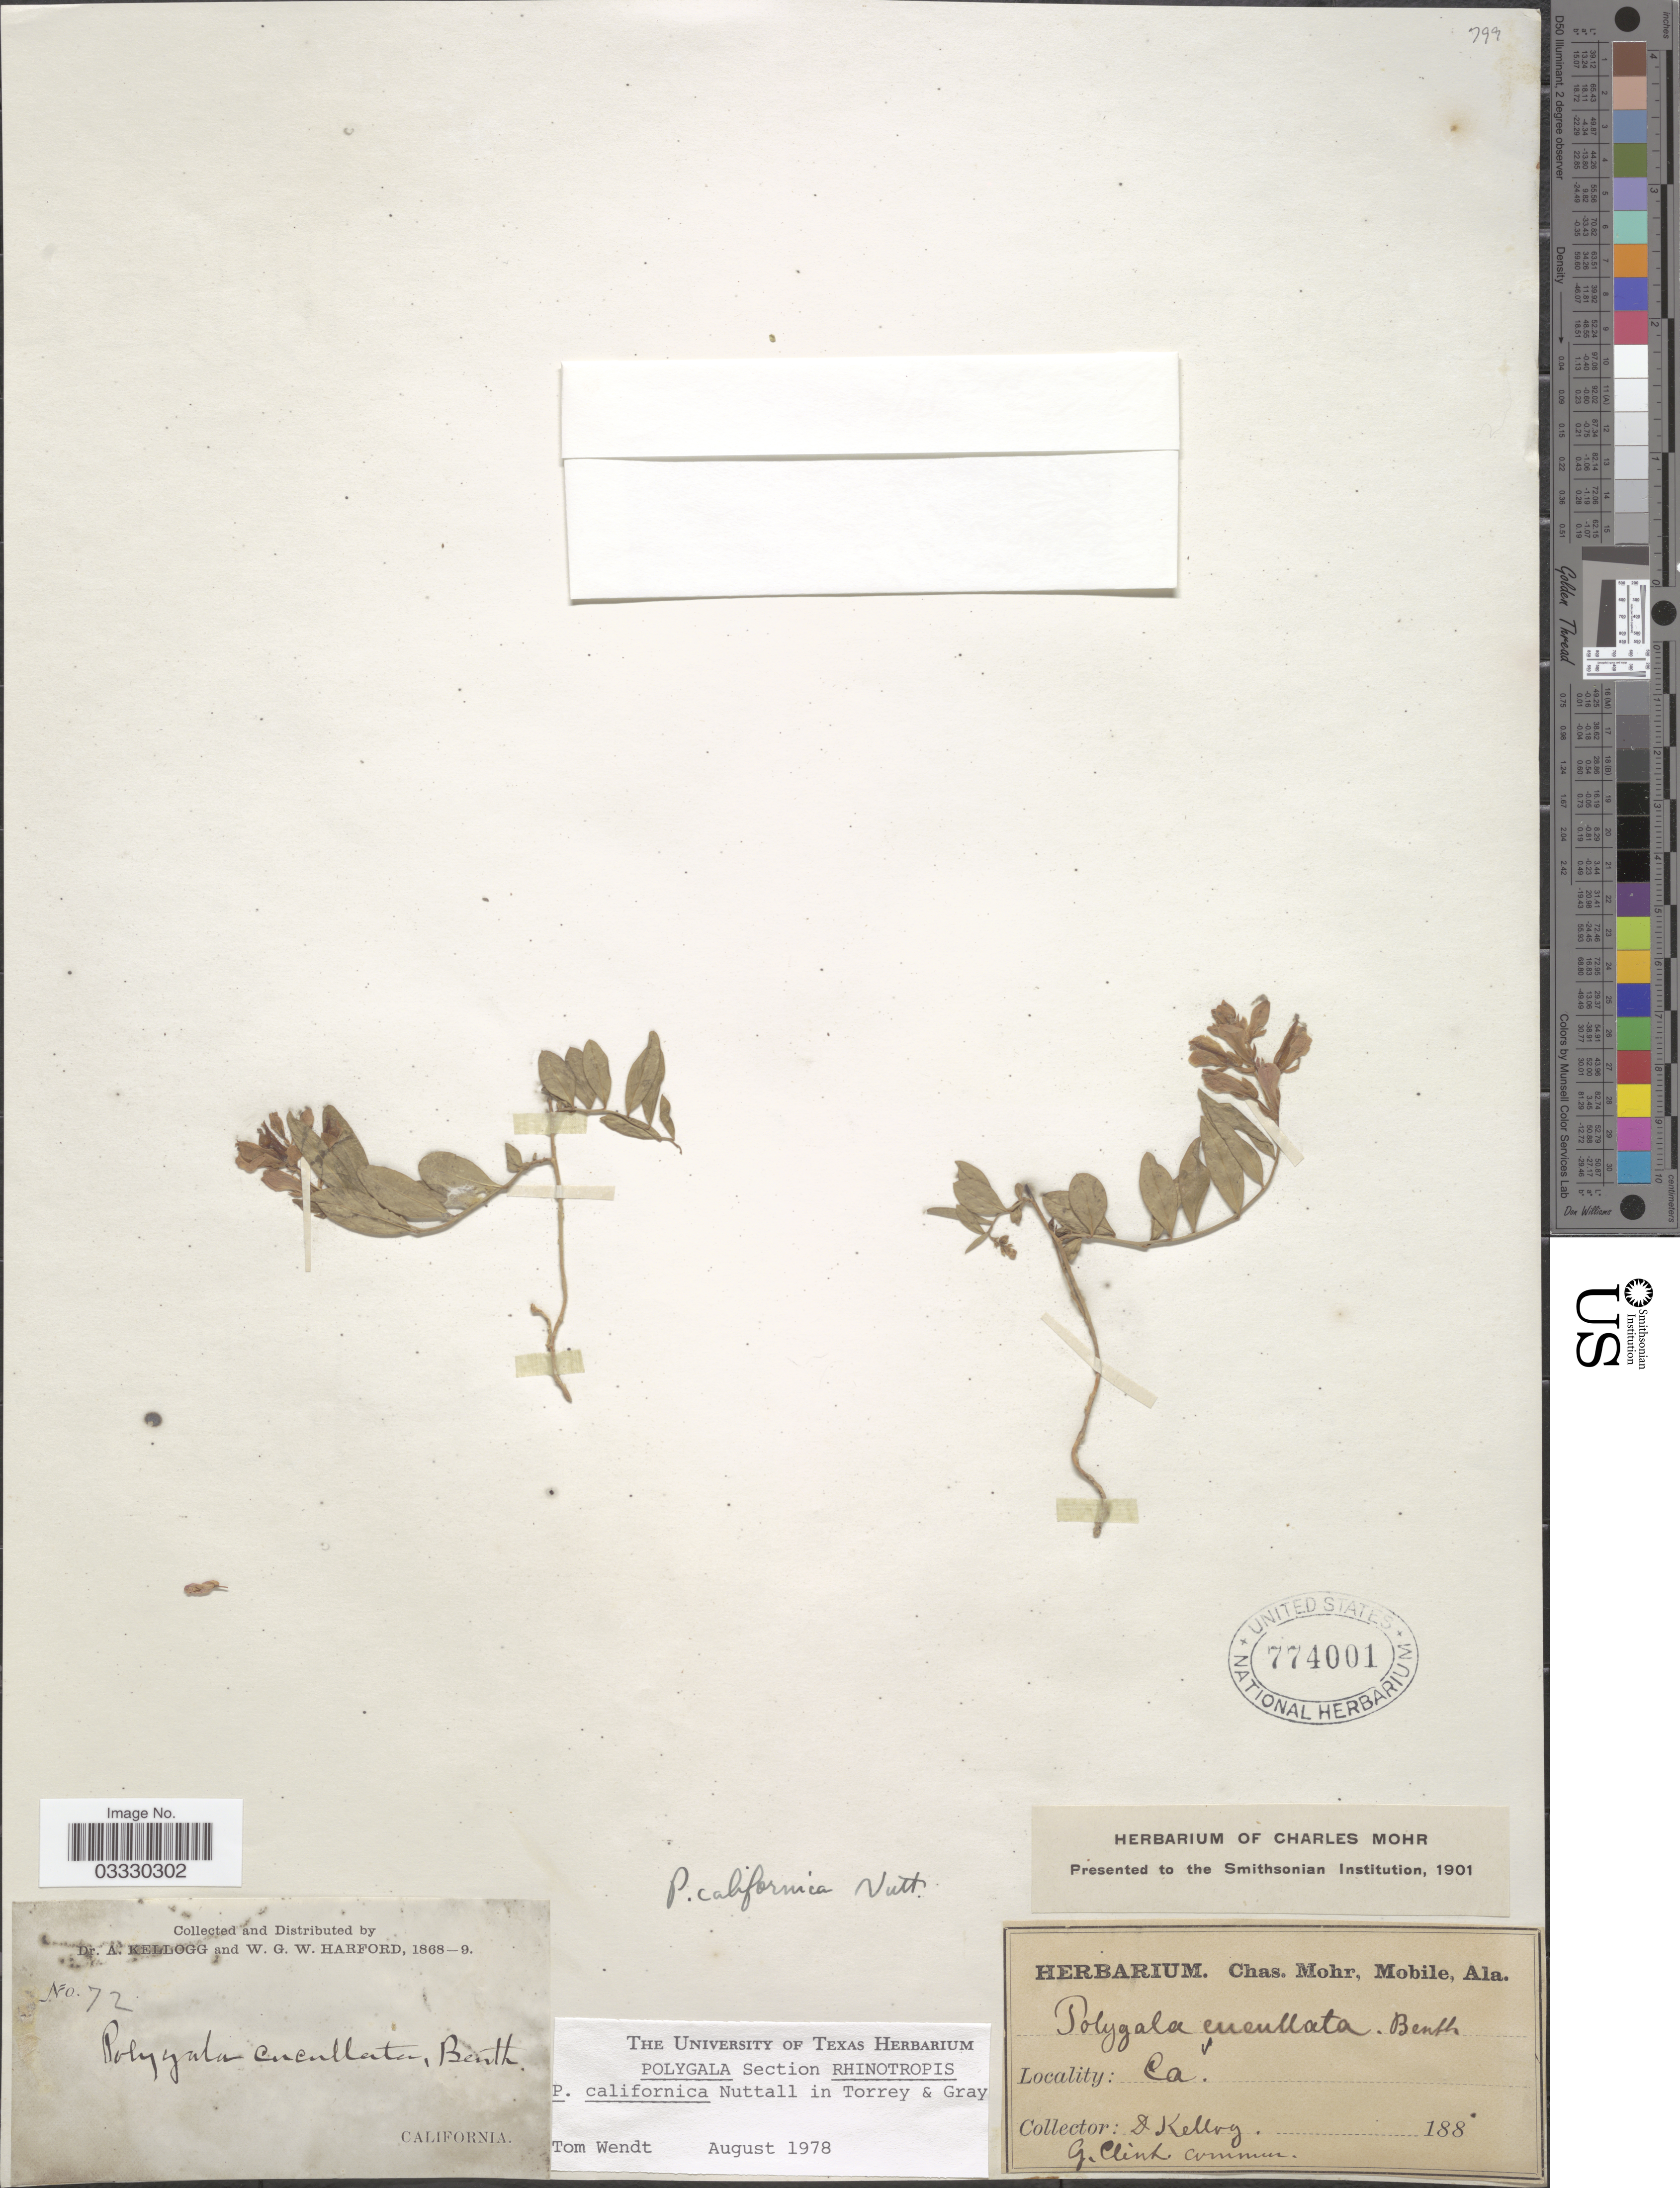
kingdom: Plantae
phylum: Tracheophyta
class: Magnoliopsida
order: Fabales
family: Polygalaceae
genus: Rhinotropis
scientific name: Rhinotropis californica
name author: (Nutt.) J.R. Abbott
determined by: Strong, Mark T., (BOT), Smithsonian Institution - National Museum of Natural History (UNITED STATES)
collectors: A. Kellogg & W. G. W. Harford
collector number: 72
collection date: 1868/1869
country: United States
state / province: California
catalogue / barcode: US 774001